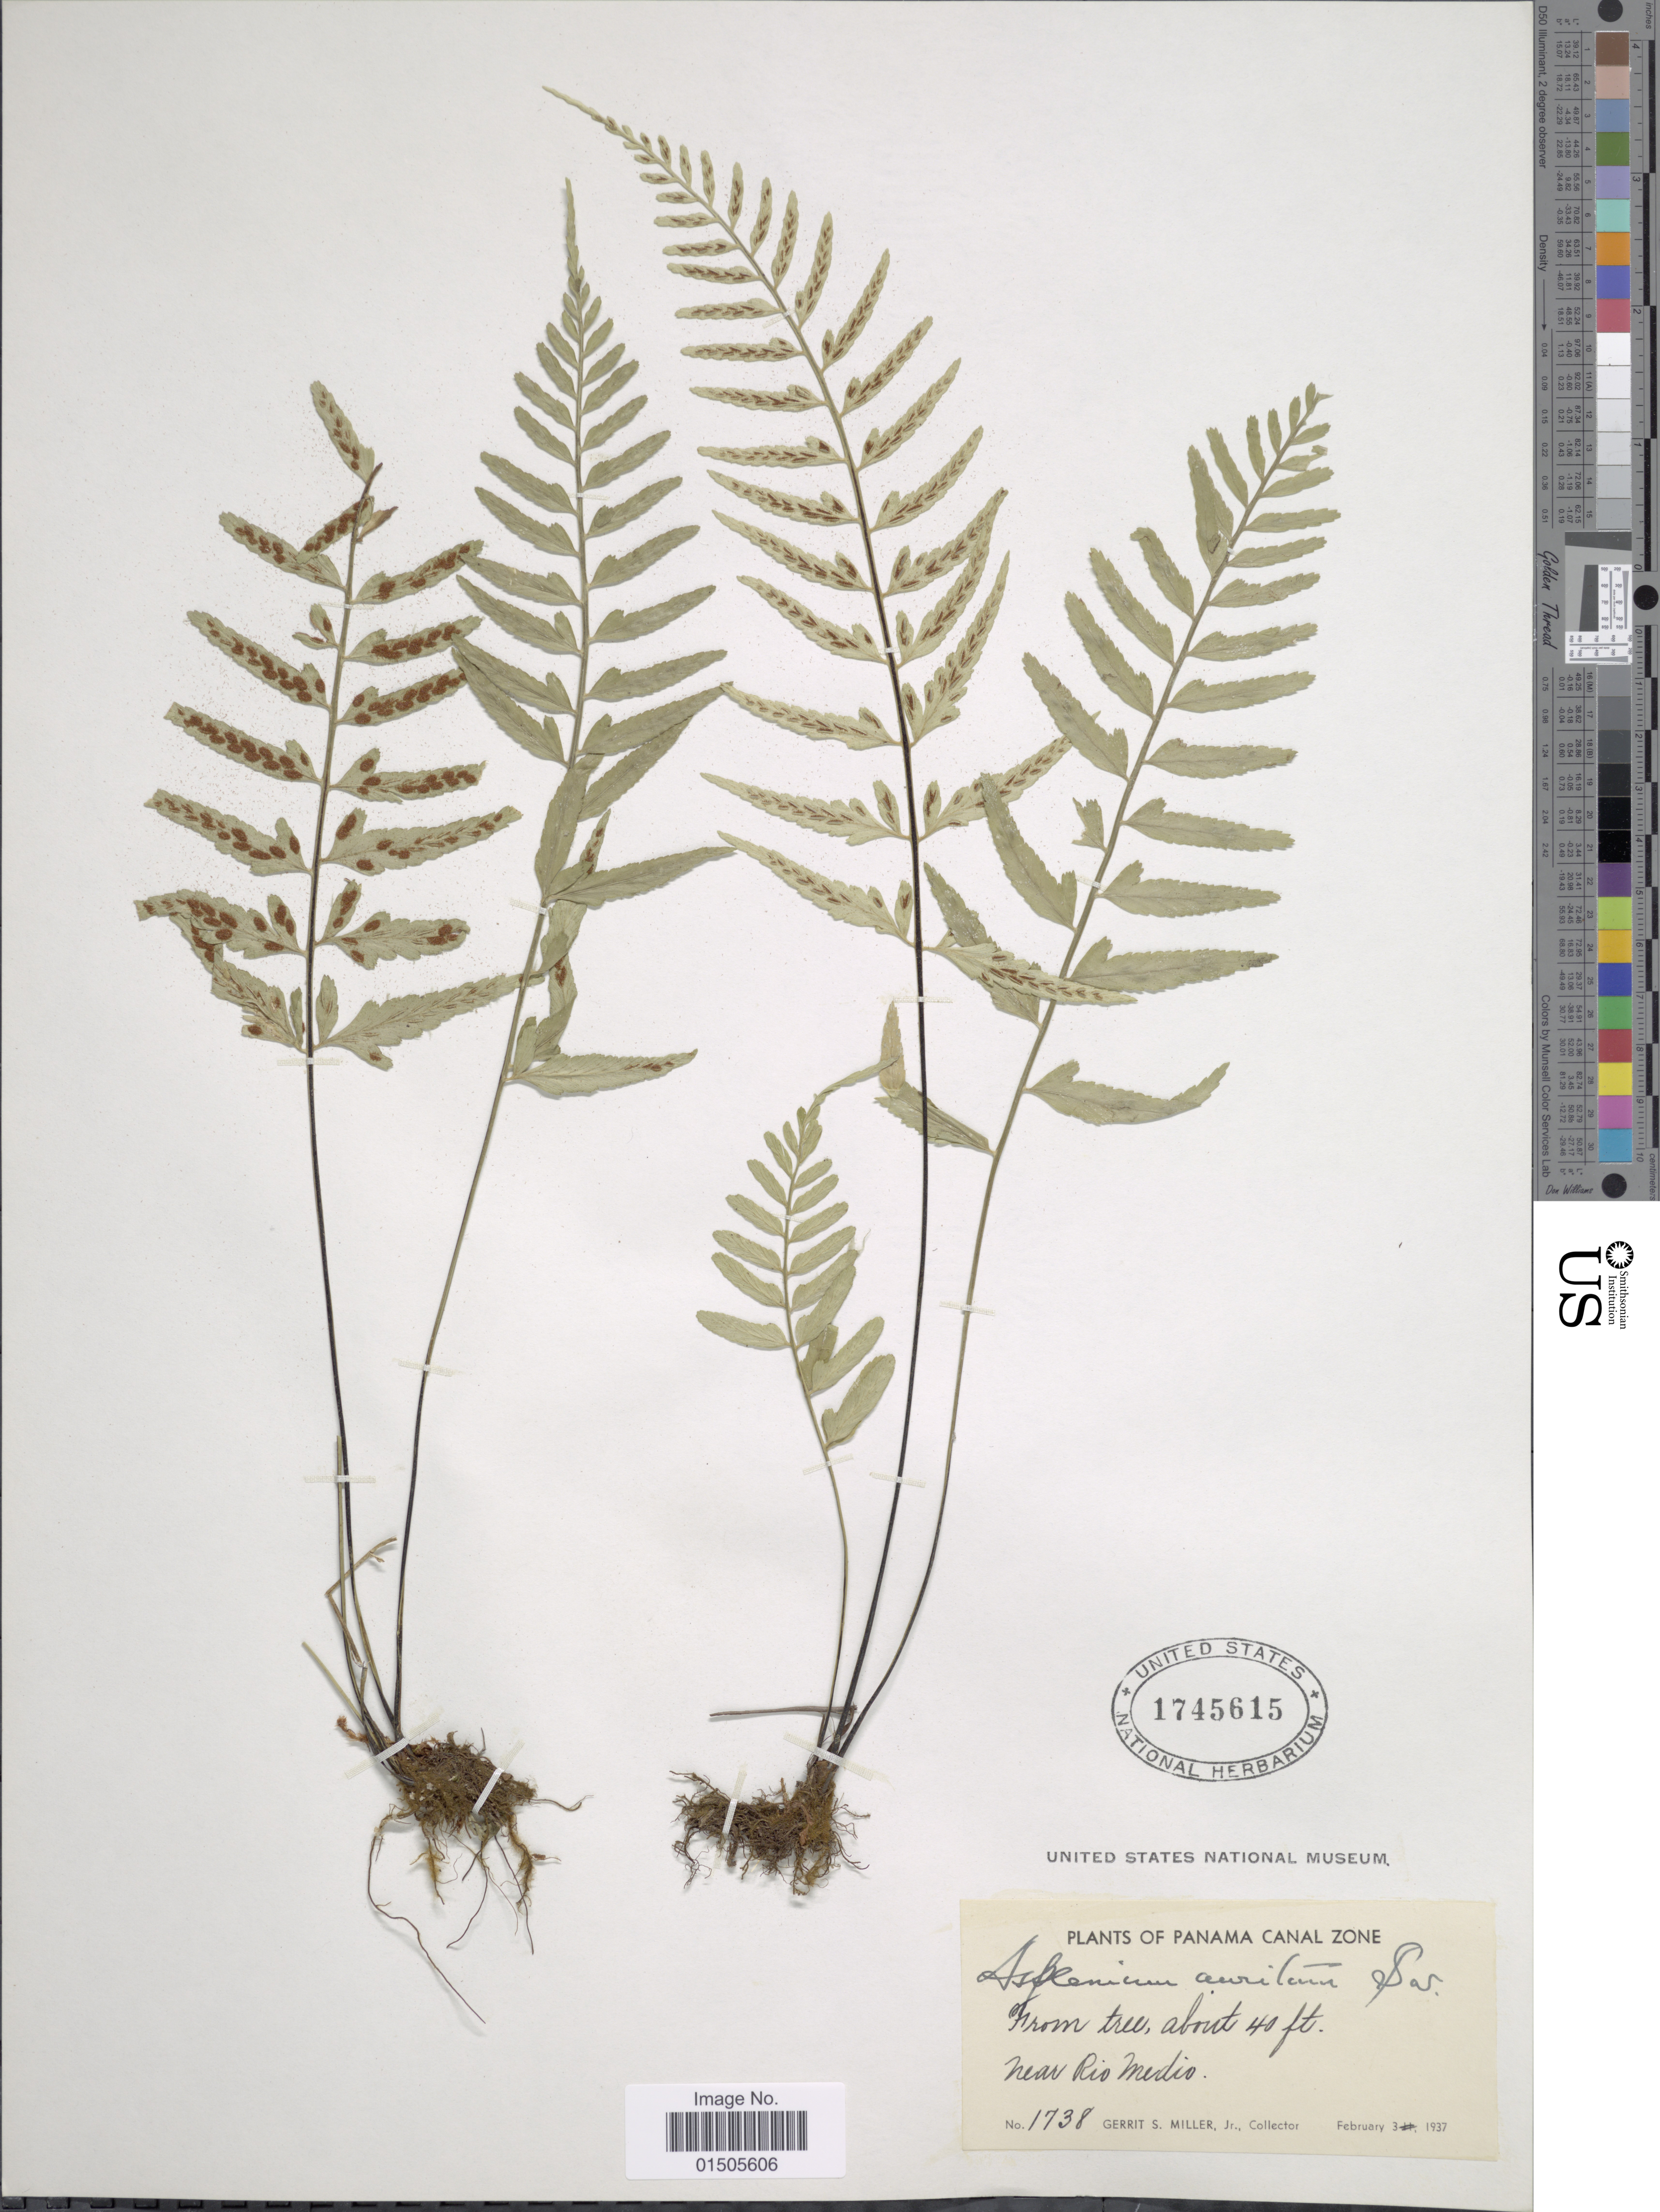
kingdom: Plantae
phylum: Tracheophyta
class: Polypodiopsida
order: Polypodiales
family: Aspleniaceae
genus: Asplenium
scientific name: Asplenium auritum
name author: Sw.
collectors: G. S. Miller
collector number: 1738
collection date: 1937-02-03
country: Panama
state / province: Colón / Panamá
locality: Canal Zone, near Rio Medio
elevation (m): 12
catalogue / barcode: US 1745615